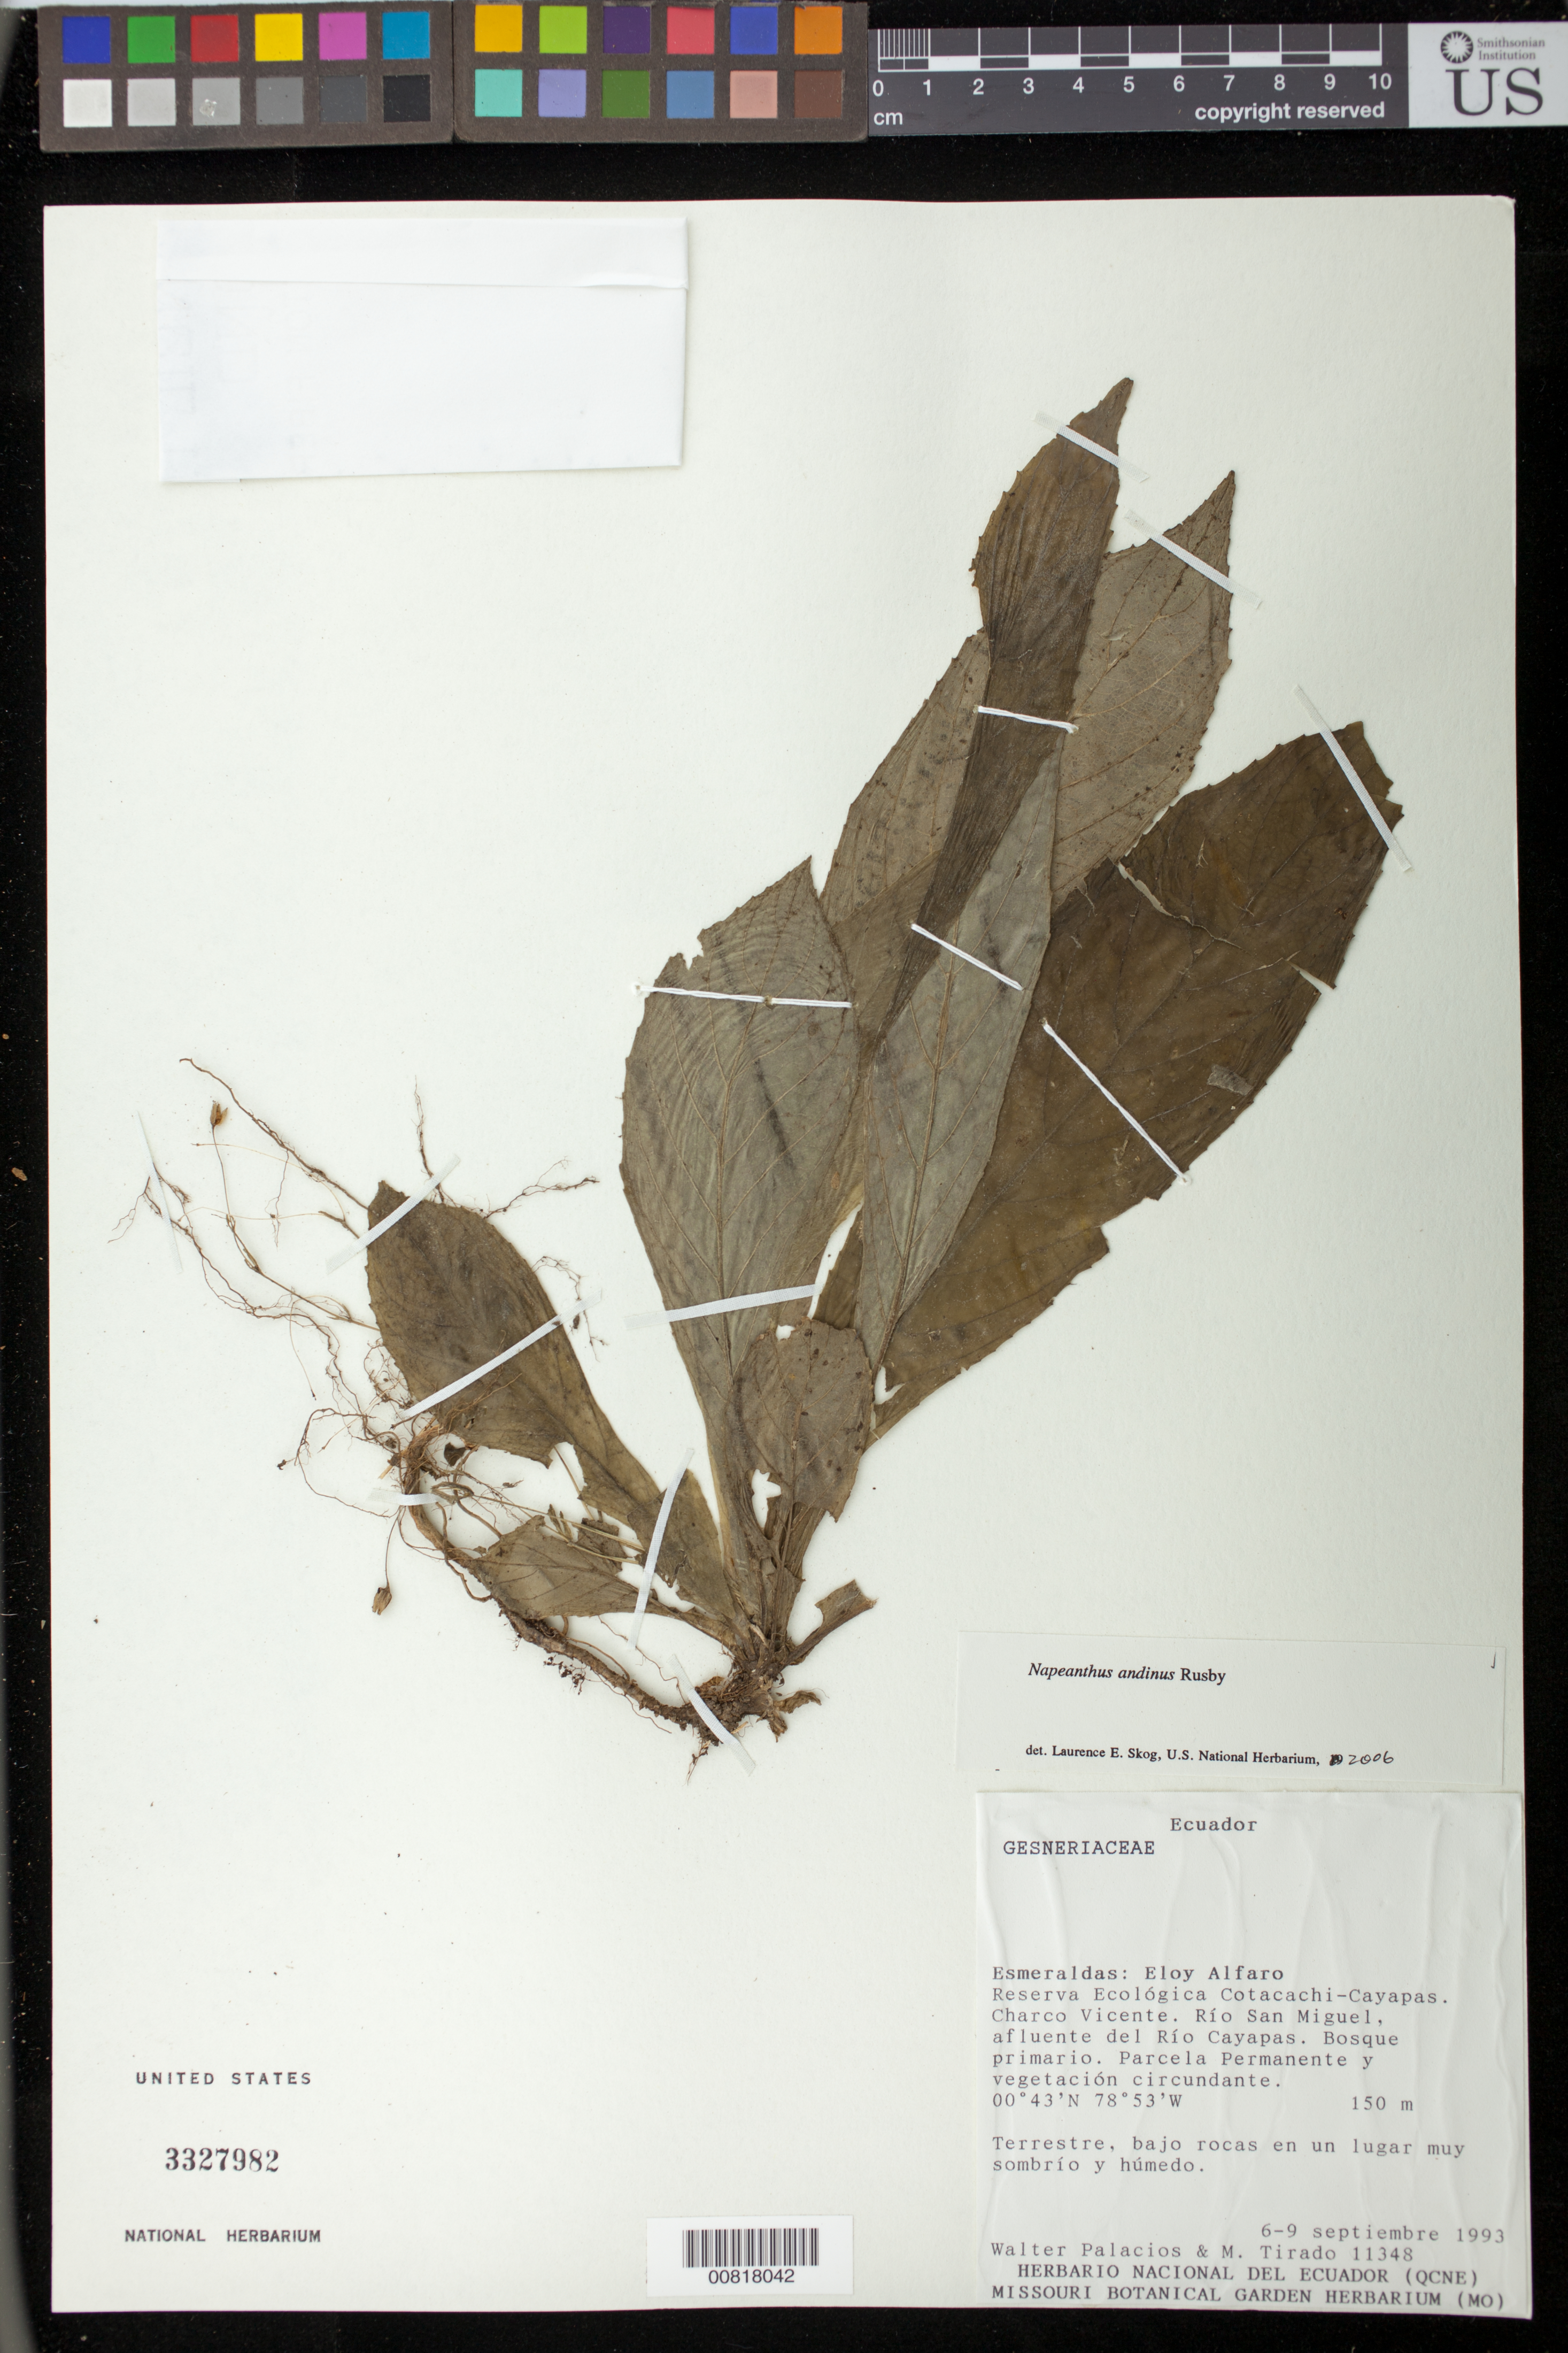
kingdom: Plantae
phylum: Tracheophyta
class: Magnoliopsida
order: Lamiales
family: Gesneriaceae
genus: Napeanthus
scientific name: Napeanthus andinus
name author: Rusby ex Donn. Sm.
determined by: Skog, Laurence E.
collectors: W. Palacios & M. Tirado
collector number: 11348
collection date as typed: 6-9 Sep 1993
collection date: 1993-09-06/1993-09-09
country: Ecuador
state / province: Esmeraldas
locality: Eloy Alfaro: Reserva Ecológica Cotocachi-Cayapas, Charco Vicente, Río San Miguel, afluente del Río Cayapas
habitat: Bosque primario; Parcela Permanente y vegetación circundante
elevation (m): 150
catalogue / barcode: US 3327982